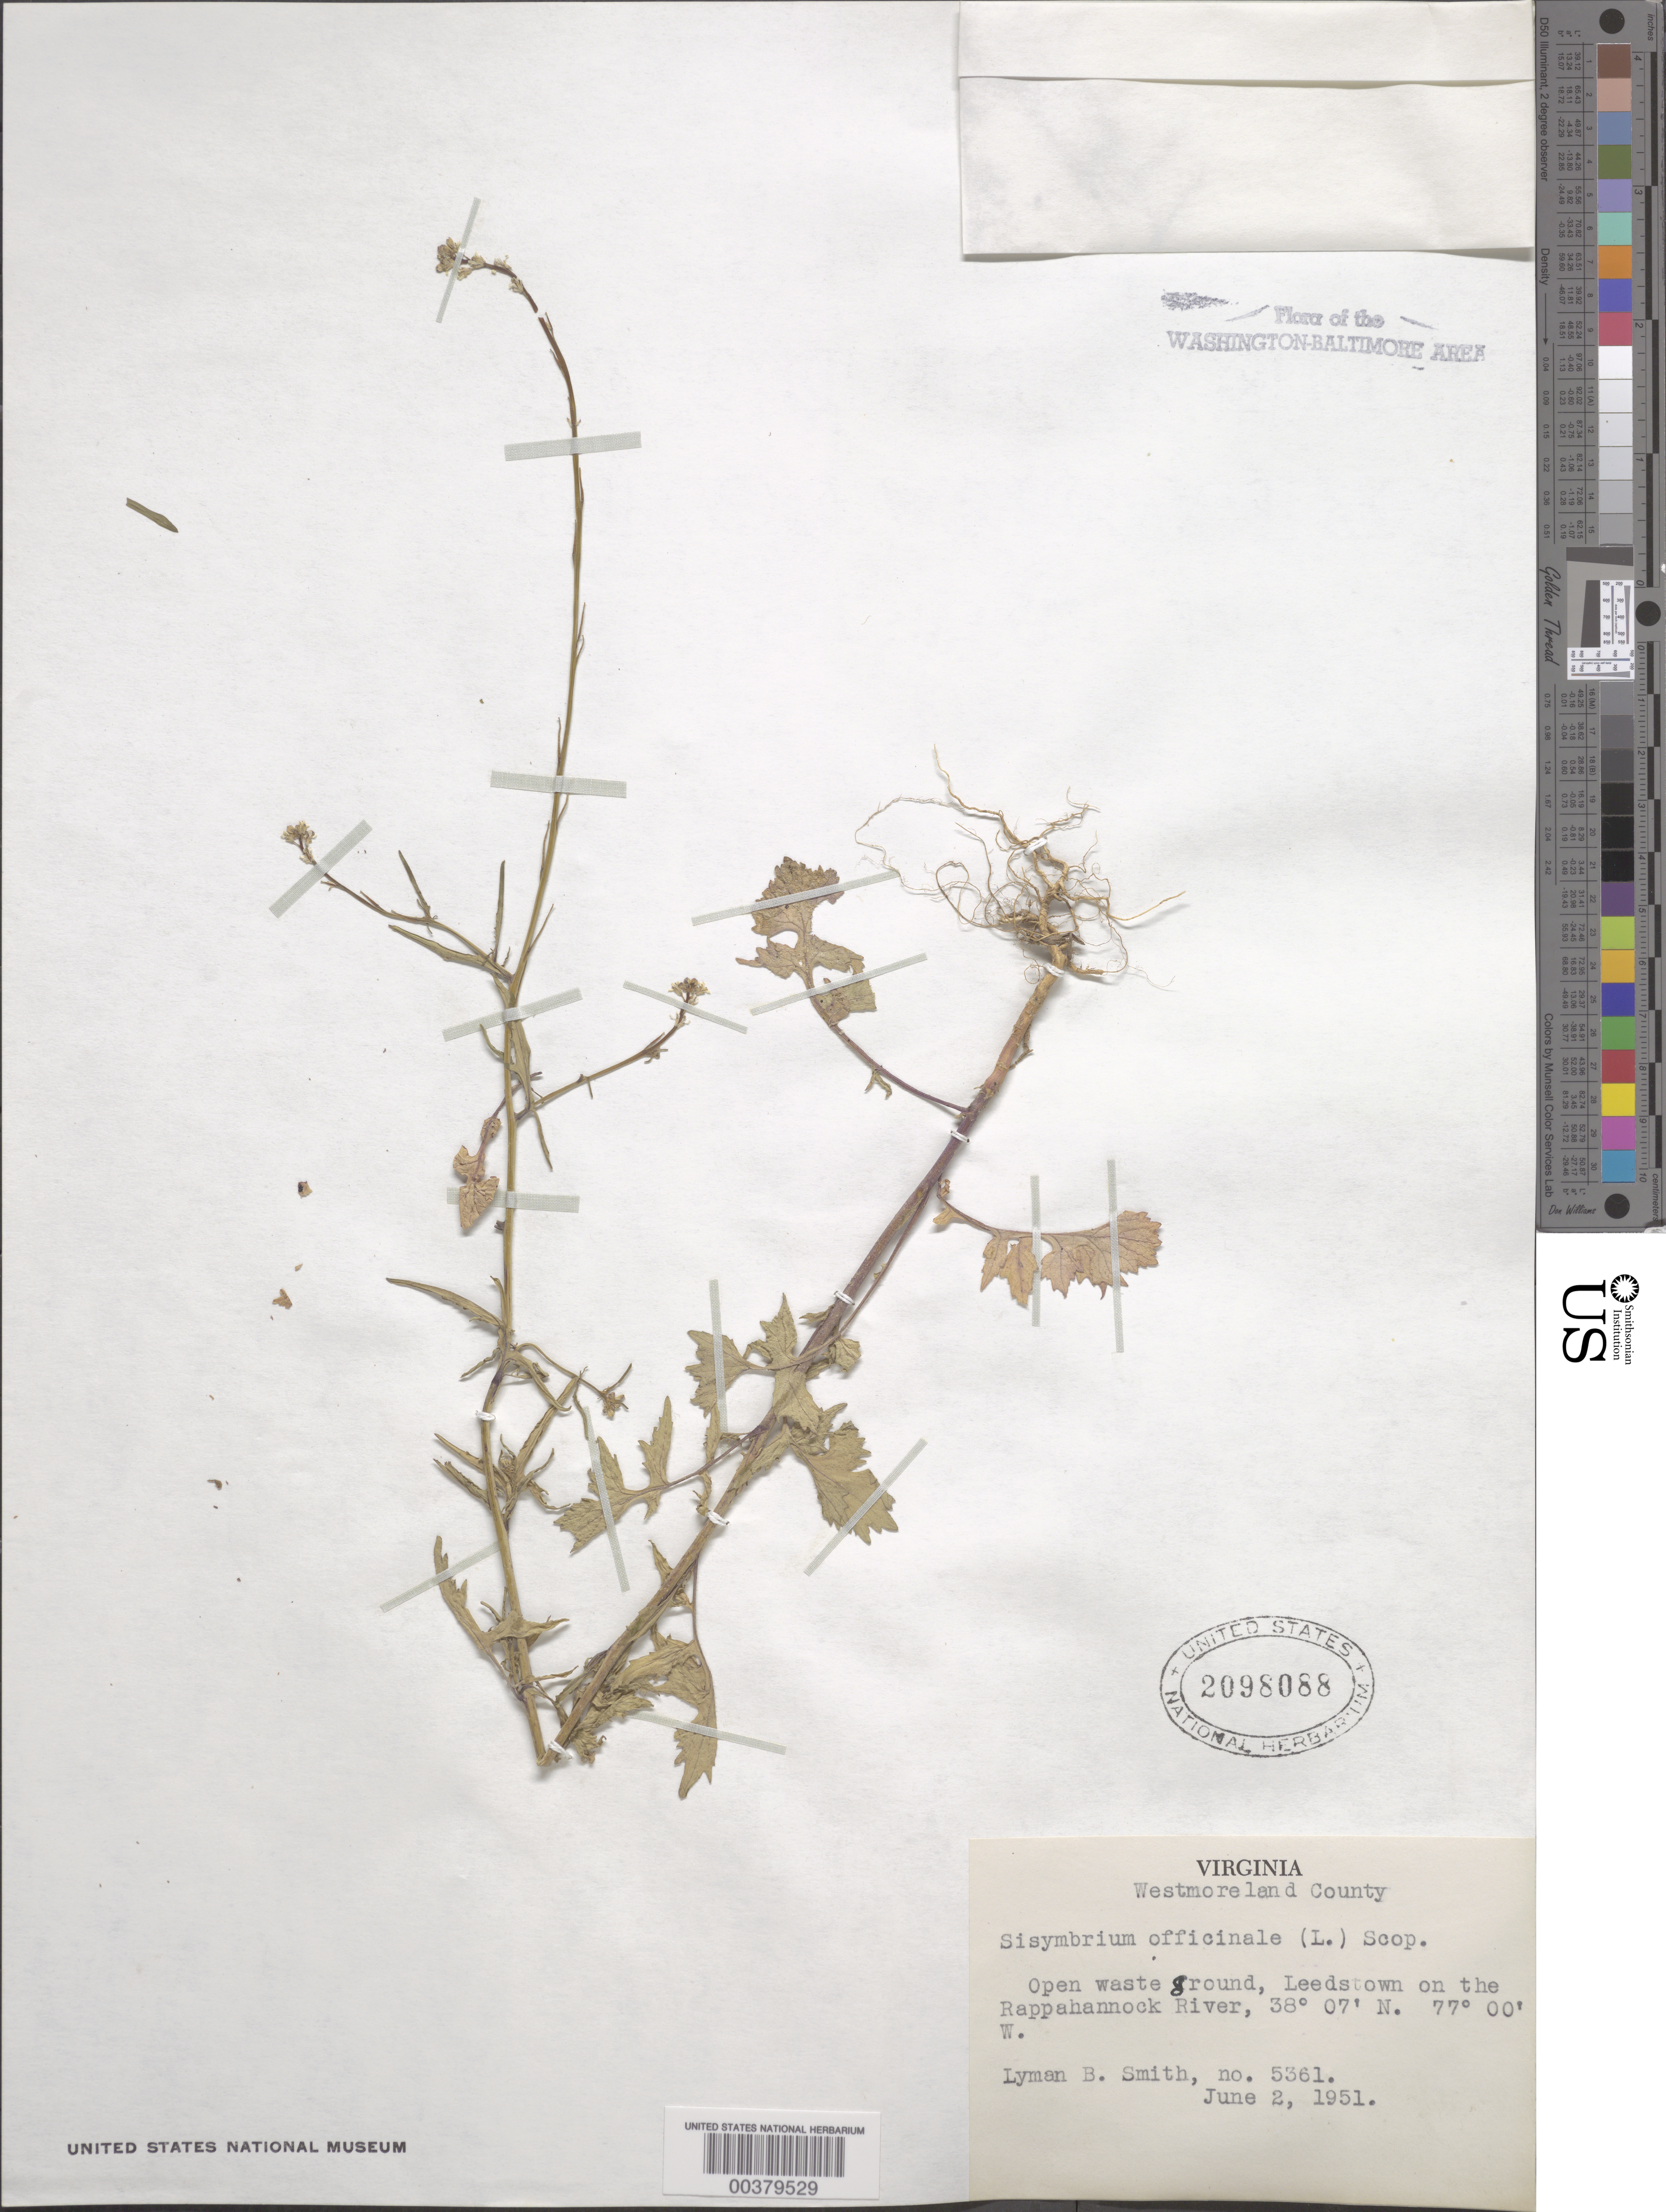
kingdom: Plantae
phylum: Tracheophyta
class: Magnoliopsida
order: Brassicales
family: Brassicaceae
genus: Sisymbrium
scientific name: Sisymbrium officinale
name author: (L.) Scop.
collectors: L. Smith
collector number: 5361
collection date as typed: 02 Jun 1951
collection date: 1951-06-02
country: United States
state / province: Virginia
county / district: Westmoreland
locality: Leedstown, Rappahannock River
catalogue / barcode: US 2098088